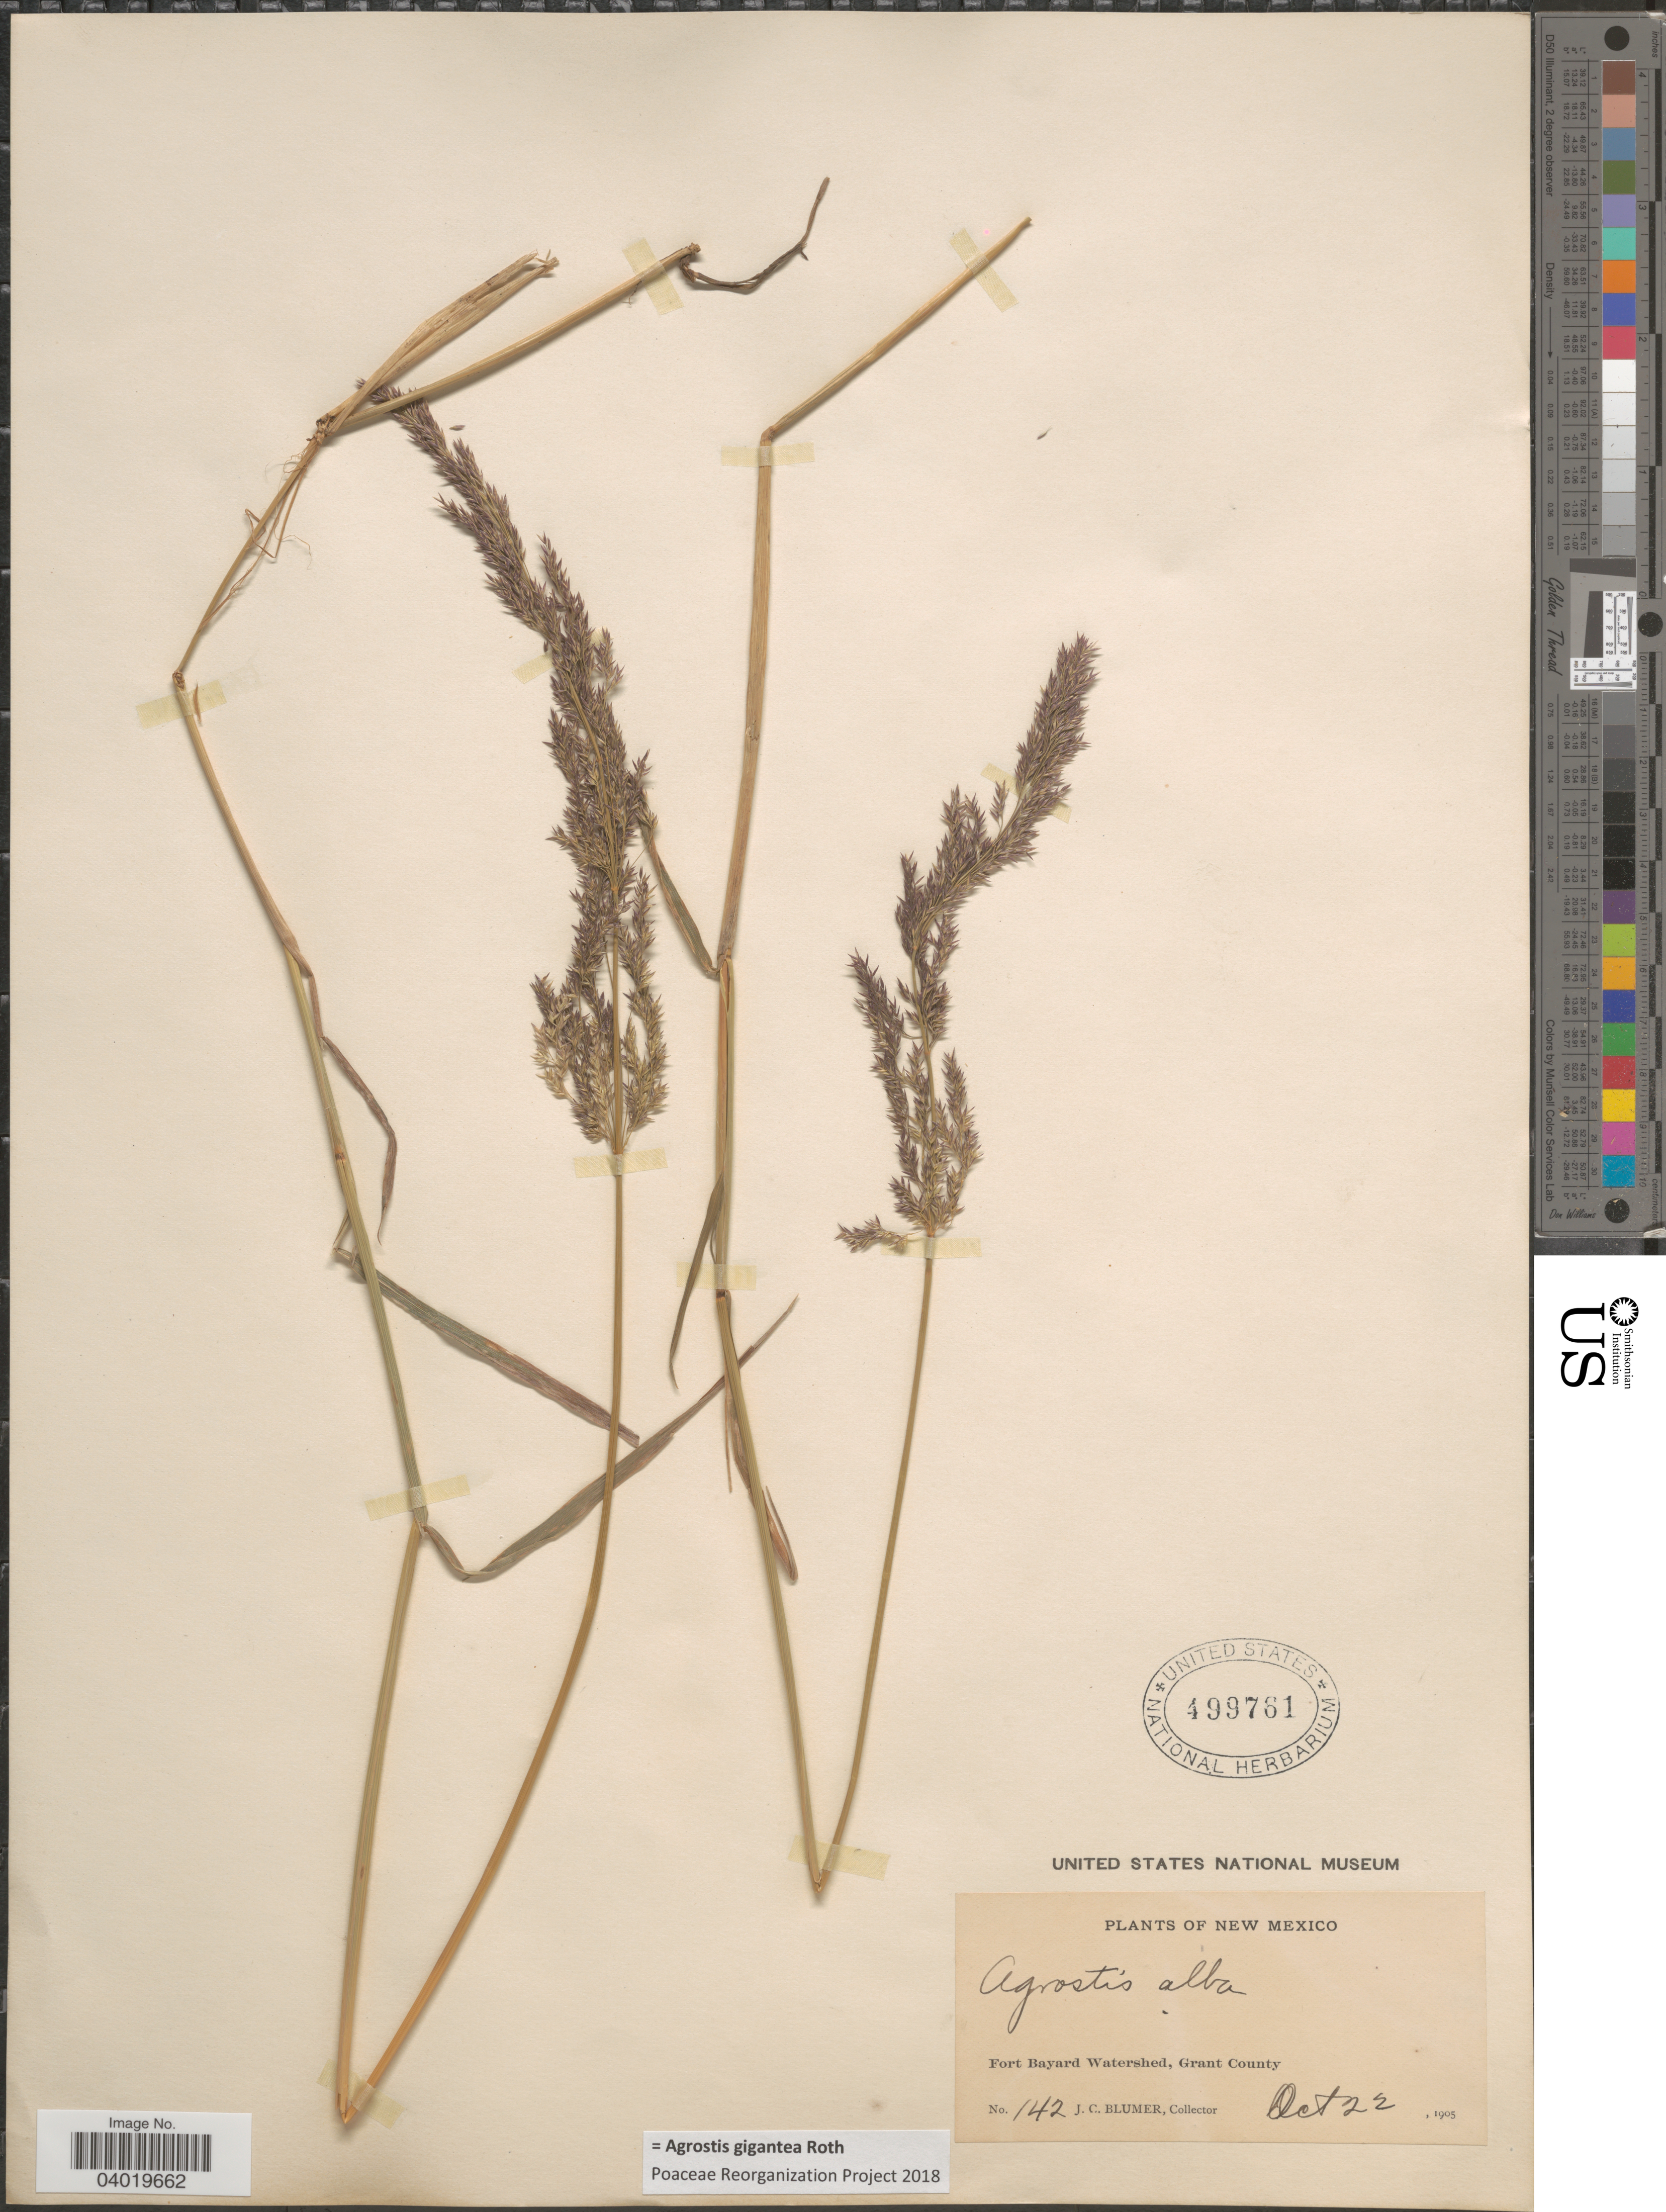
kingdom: Plantae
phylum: Tracheophyta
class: Liliopsida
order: Poales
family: Poaceae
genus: Agrostis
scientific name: Agrostis gigantea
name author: Roth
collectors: J. C. Blumer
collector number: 142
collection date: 1905-10-22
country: United States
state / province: New Mexico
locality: Fort Bayard Watershed, Grant County.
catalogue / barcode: US 499761